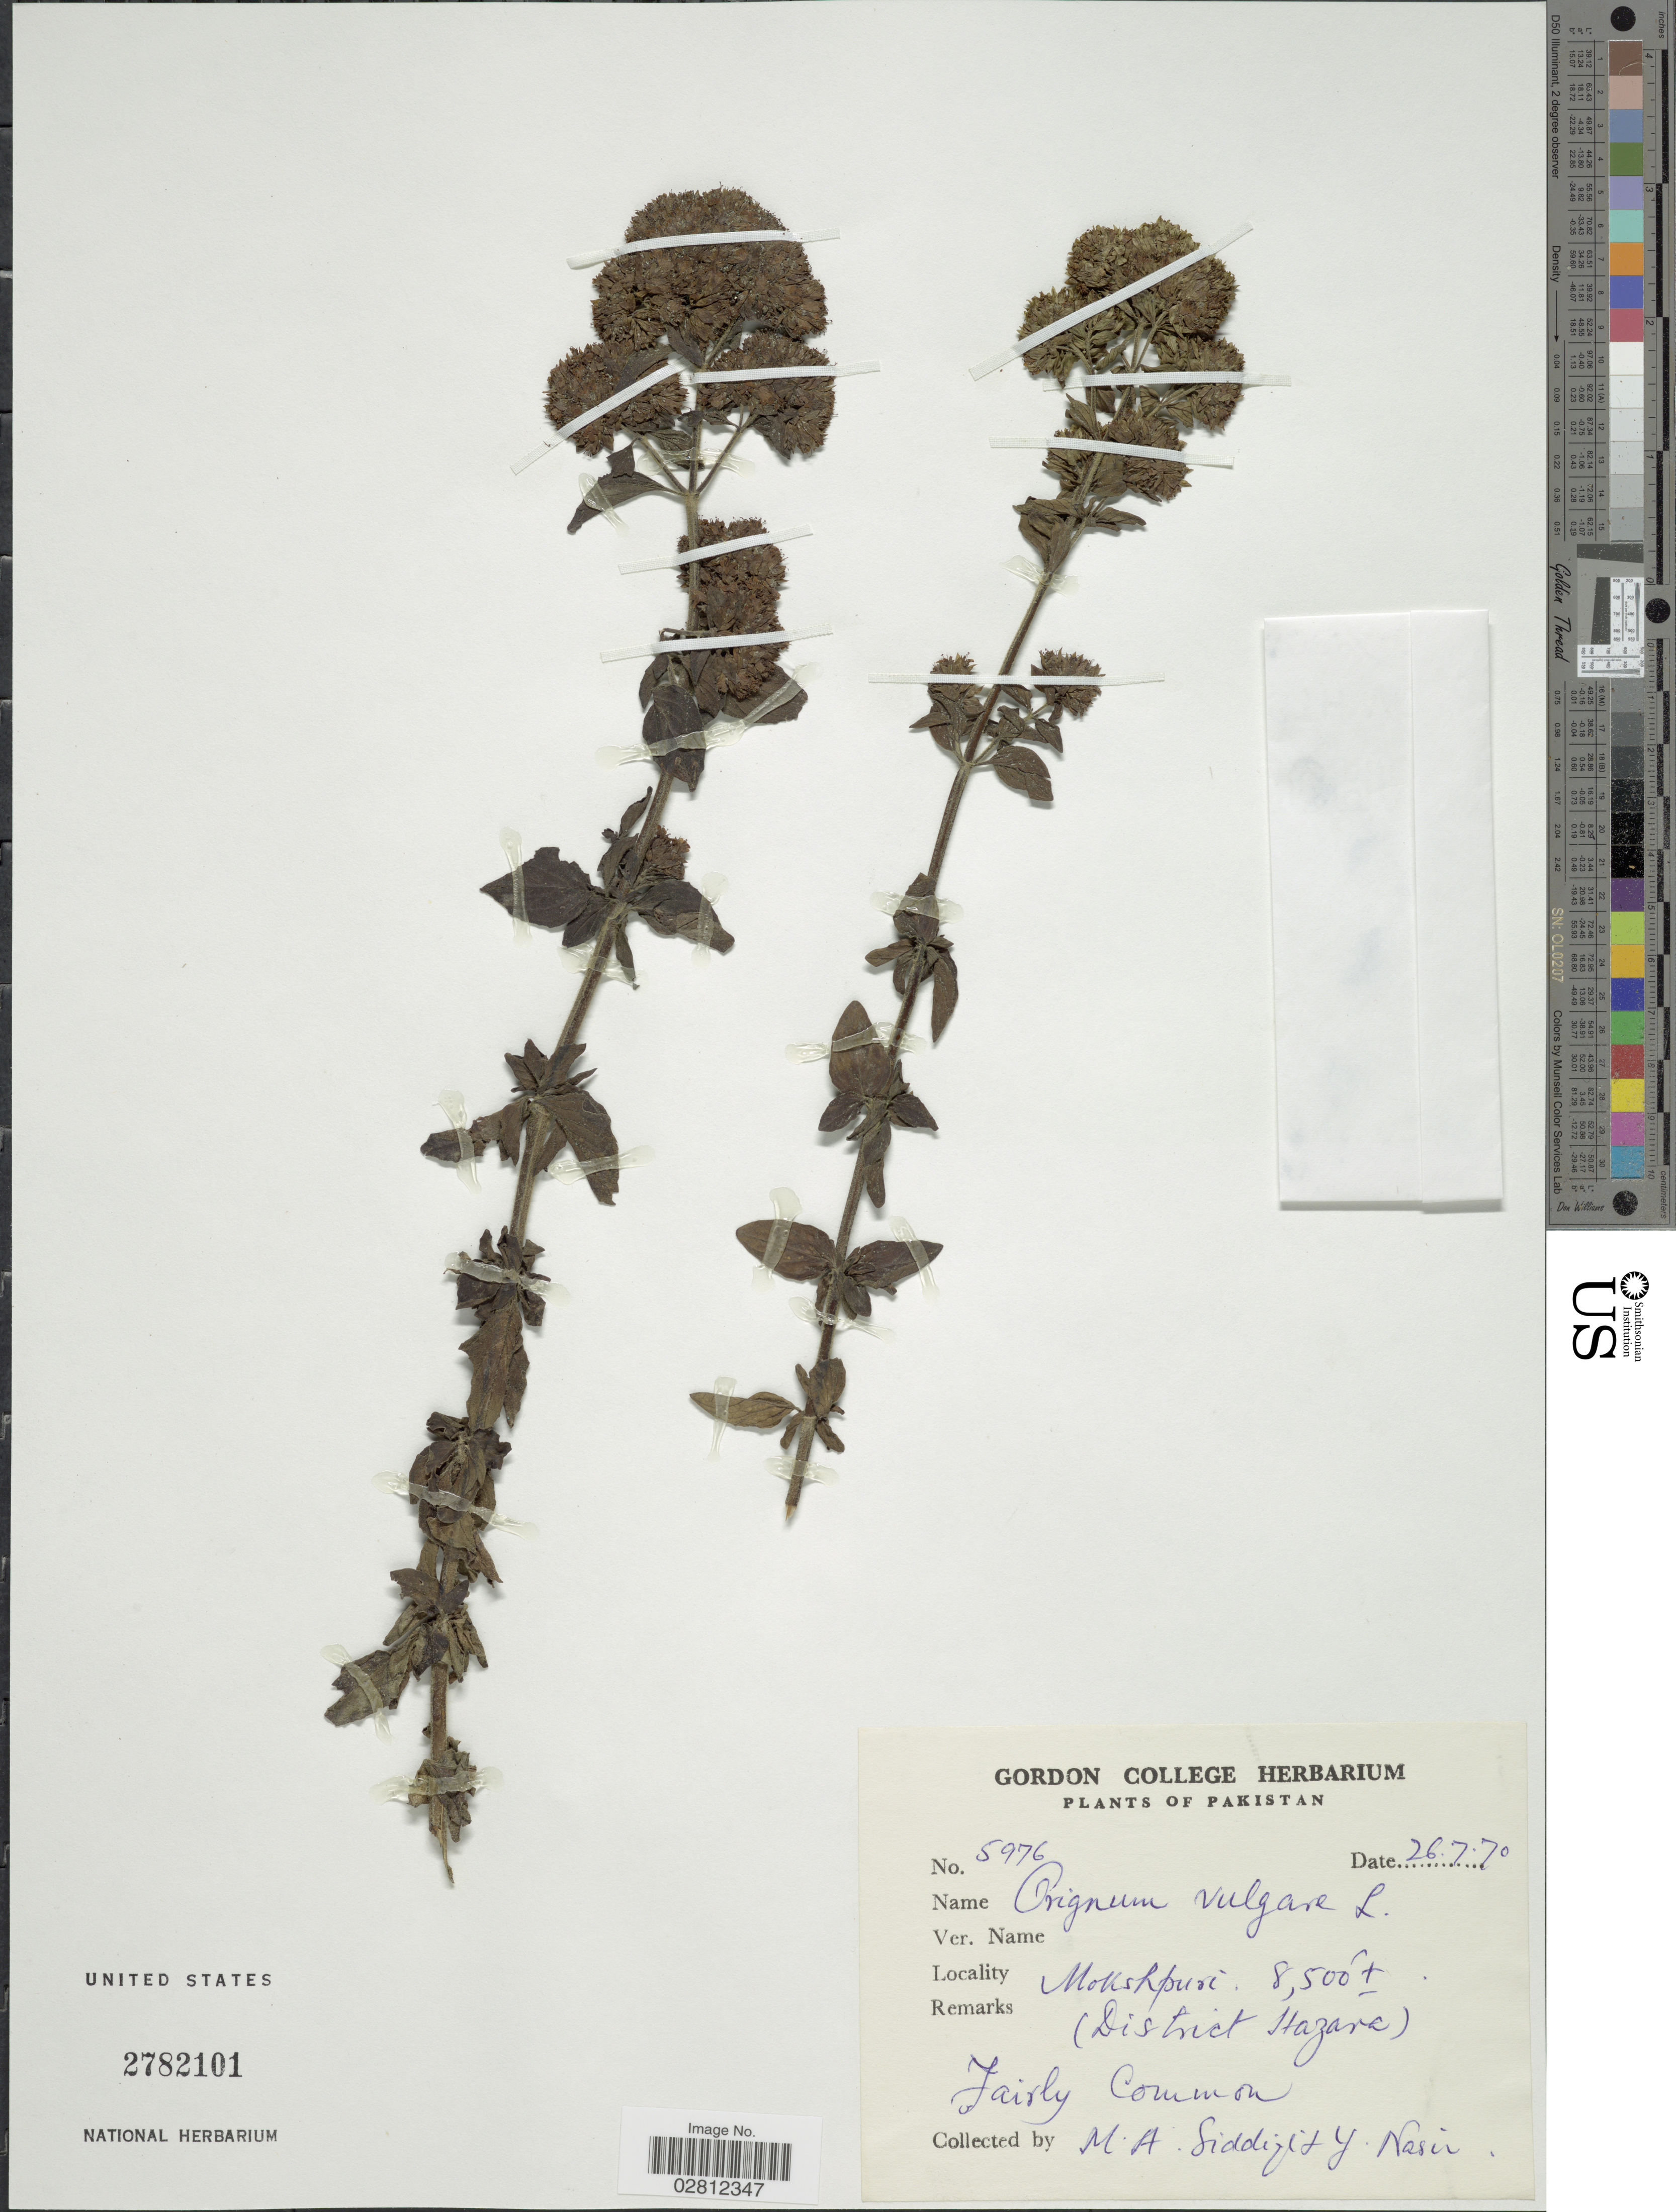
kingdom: Plantae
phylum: Tracheophyta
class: Magnoliopsida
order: Lamiales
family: Lamiaceae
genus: Origanum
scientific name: Origanum vulgare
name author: L.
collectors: M. Siddiqi & Y. Nasir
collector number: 5976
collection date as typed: Transcribed d/m/y: 26/7/70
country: Pakistan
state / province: Khyber Pakhtunkhwa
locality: Mokshpuri, (District Hazara).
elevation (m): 2591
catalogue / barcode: US 2782101